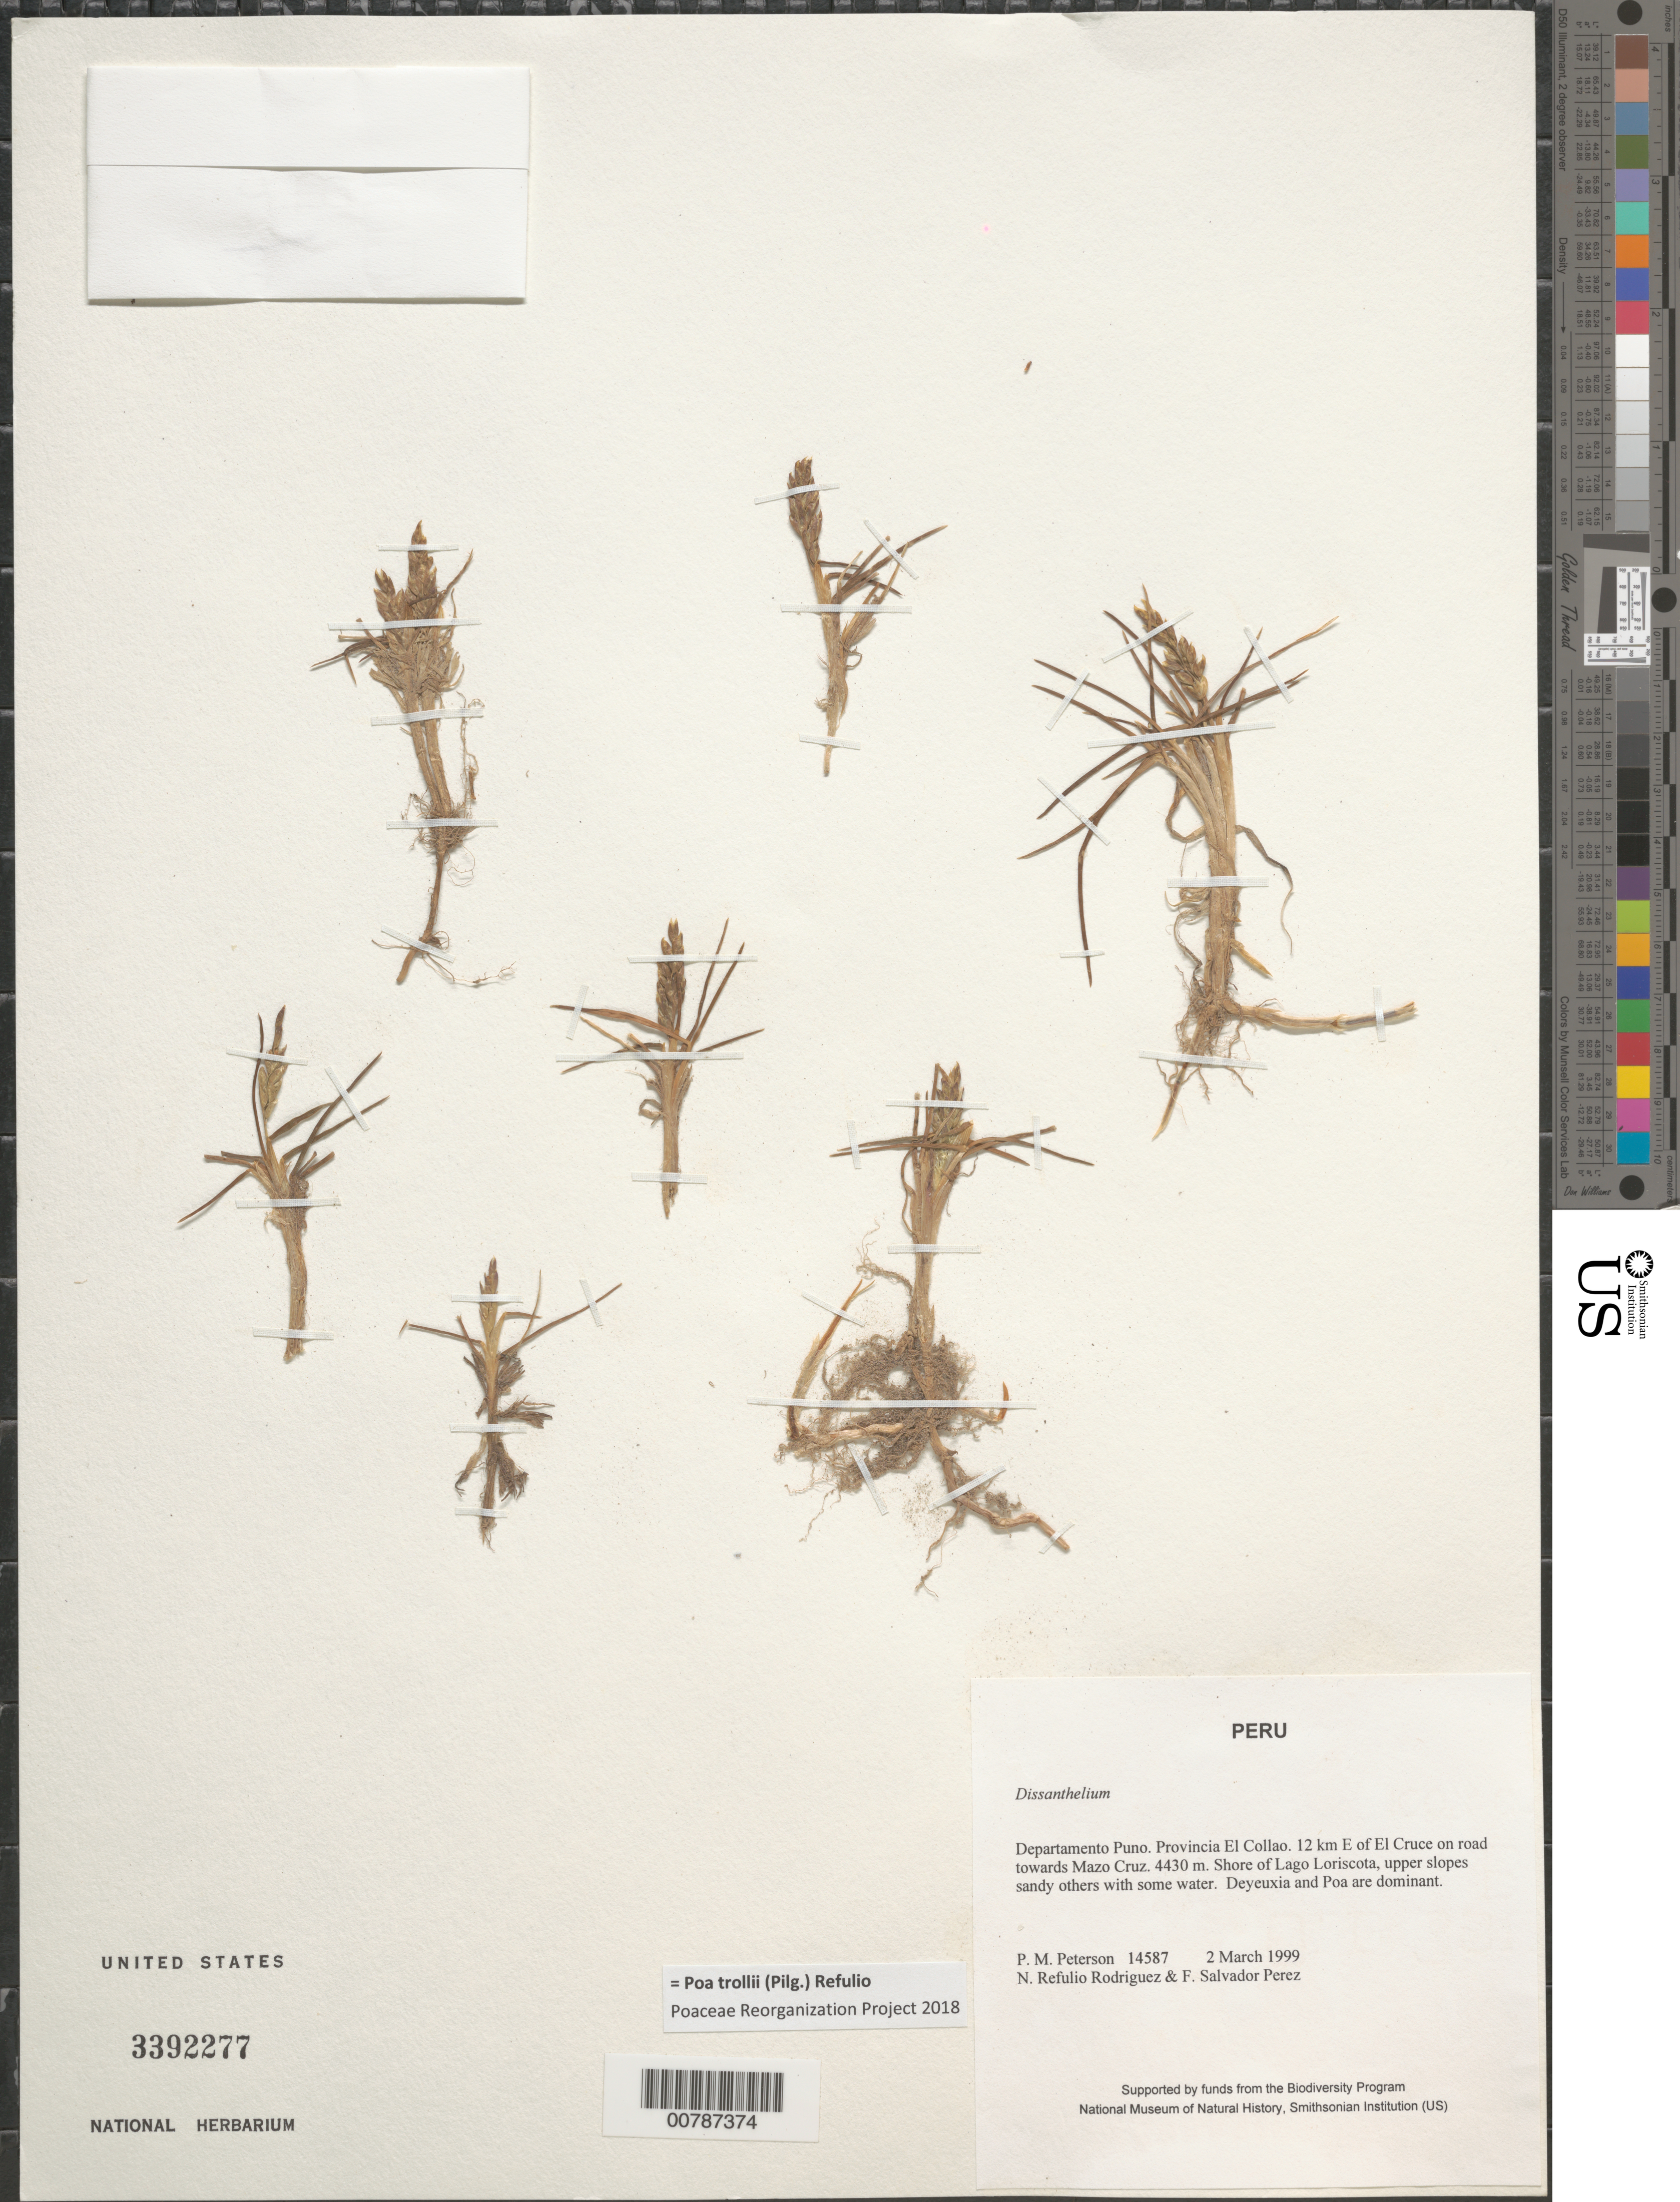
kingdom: Plantae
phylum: Tracheophyta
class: Liliopsida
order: Poales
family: Poaceae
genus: Poa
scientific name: Poa trollii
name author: (Pilg.) Refulio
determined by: Poaceae Reorganization Project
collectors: P. M. Peterson, N. Refulio-Rodríguez & F. Salvador Perez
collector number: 14587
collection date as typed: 02 Mar 1999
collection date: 1999-03-02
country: Peru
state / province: Puno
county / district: El Collao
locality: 12 km E of El Cruce on road towards Mazo Cruz.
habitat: Shore of Lago Loriscota, upper slopes sandy others with some water. Deyeuxia and Poa are dominant.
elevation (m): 4430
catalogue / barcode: US 3392277